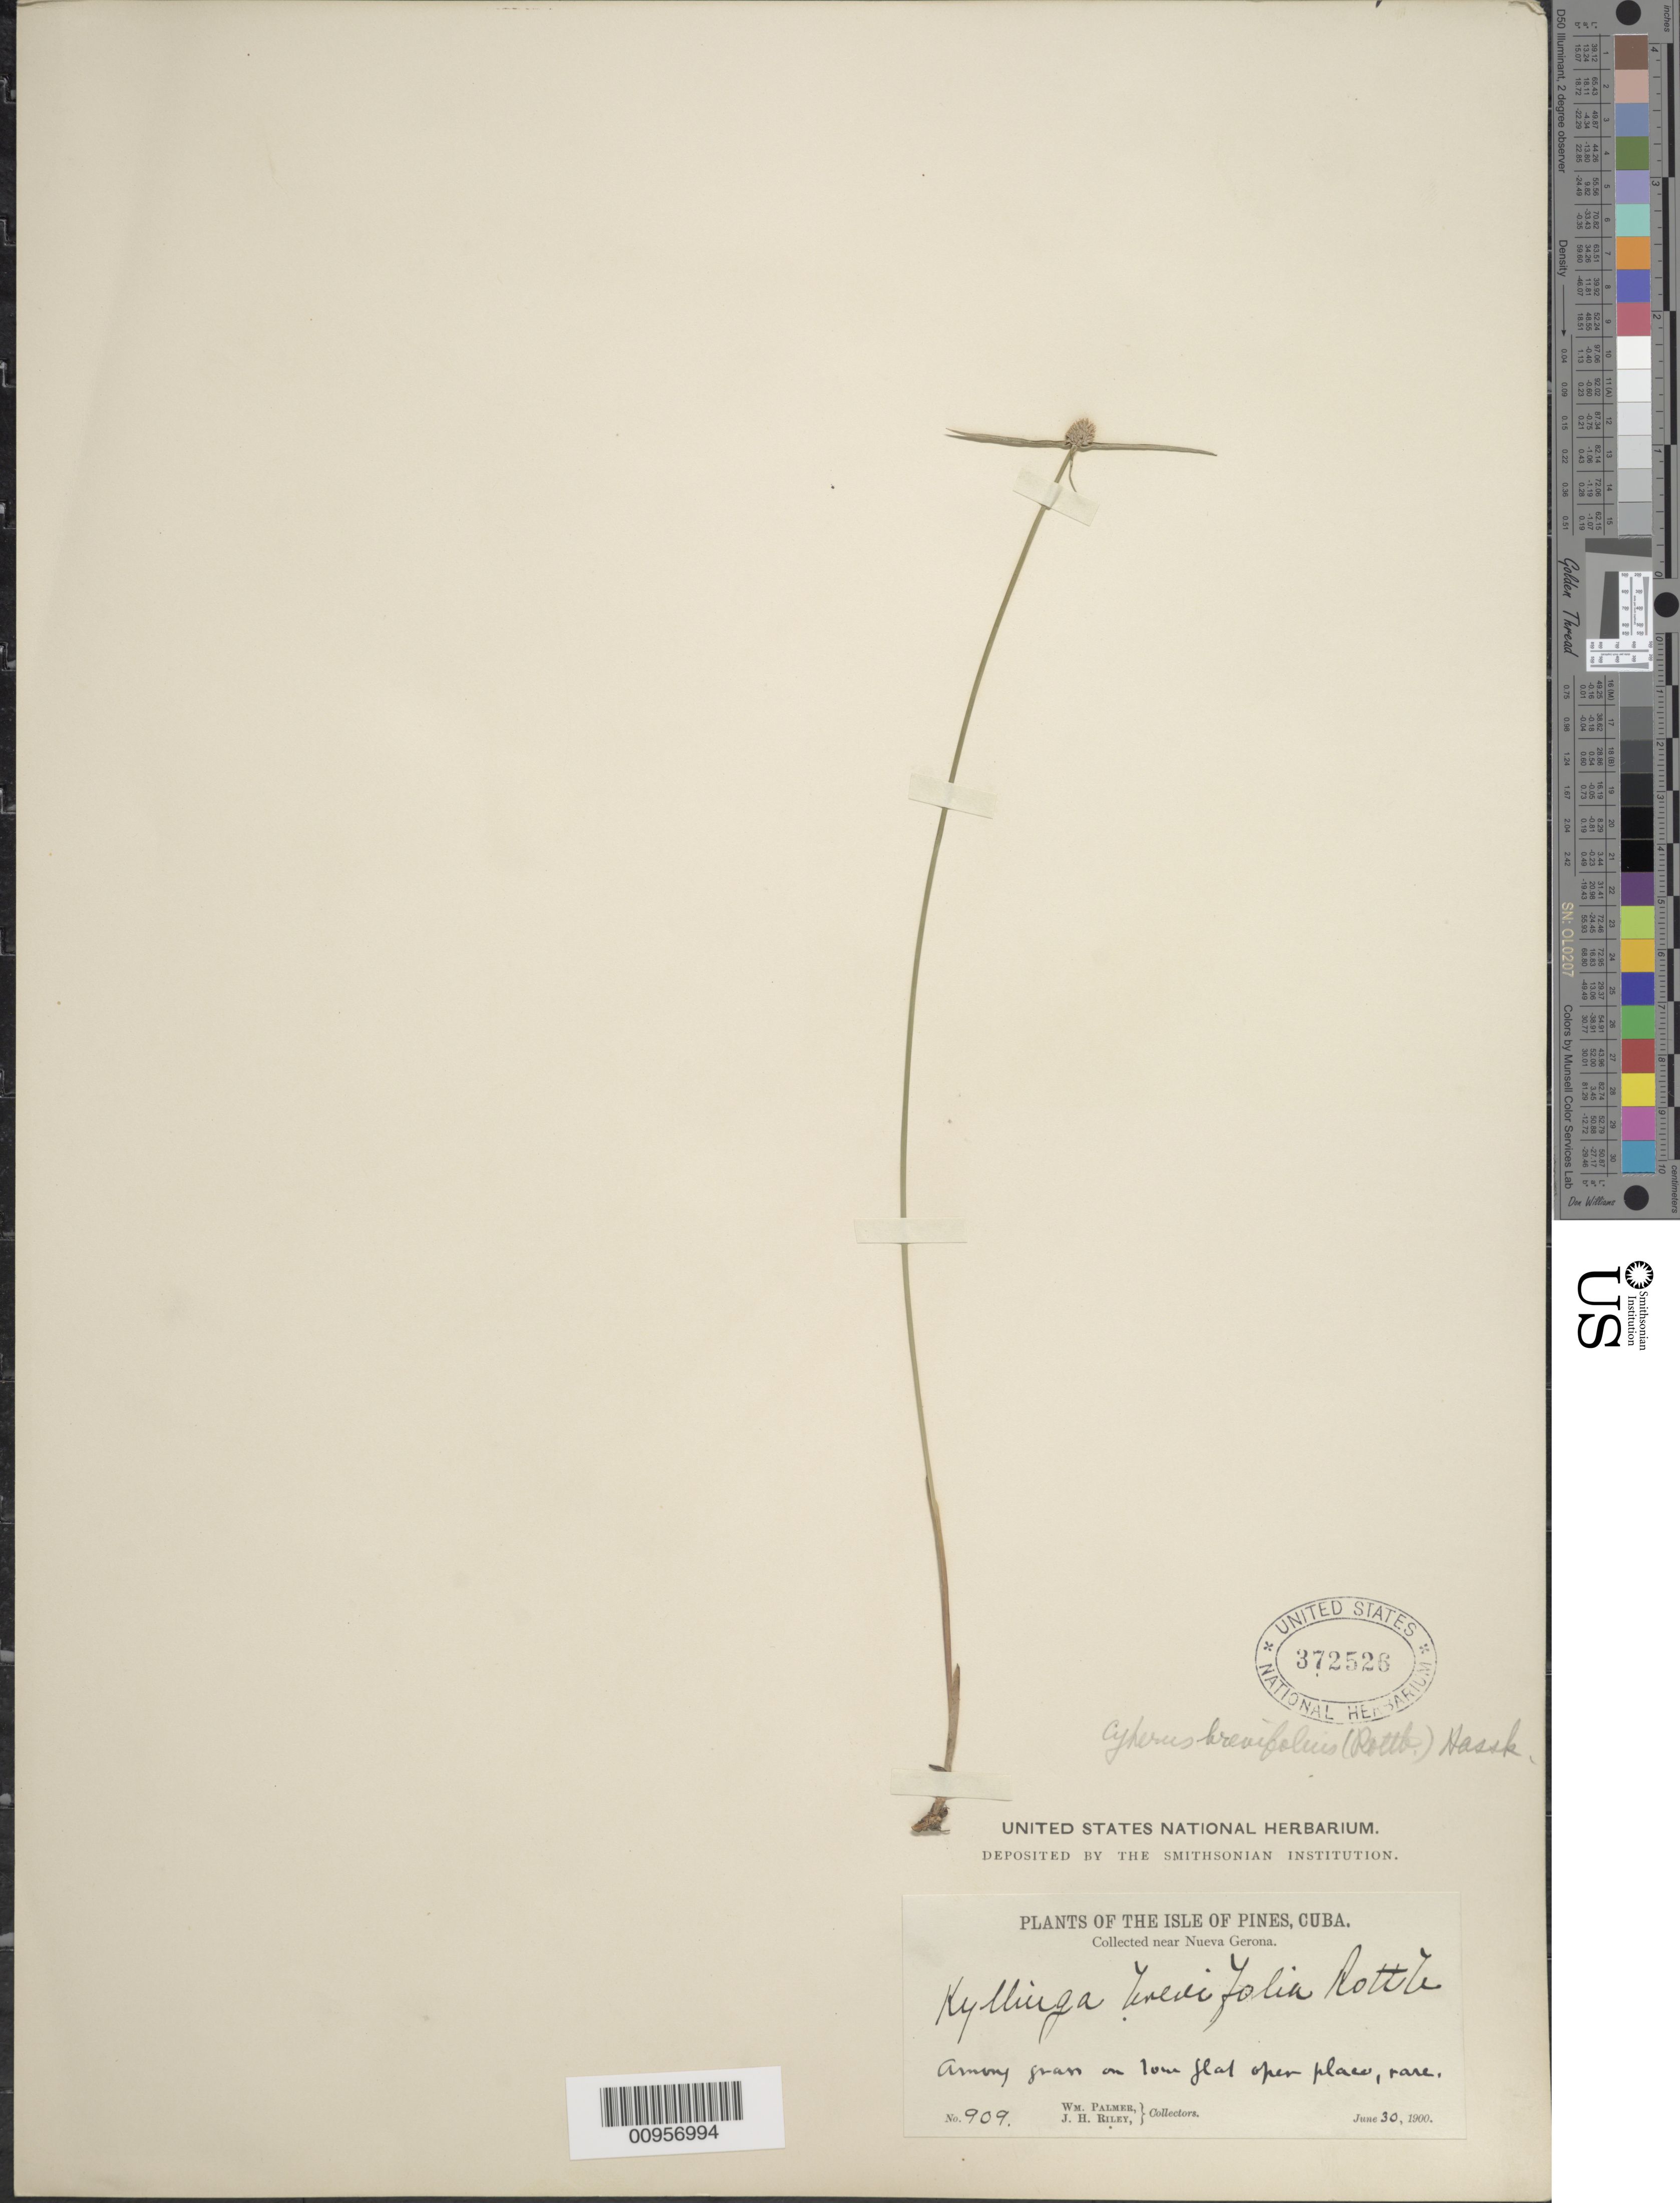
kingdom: Plantae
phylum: Tracheophyta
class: Liliopsida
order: Poales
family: Cyperaceae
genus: Cyperus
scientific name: Cyperus brevifolius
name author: (Rottb.) Hassk.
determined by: Strong, M. T., (US), Smithsonian Institution - National Museum of Natural History (UNITED STATES)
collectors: W. Palmer & J. H. Riley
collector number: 909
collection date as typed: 30 Jun 1900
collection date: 1900-06-30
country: Cuba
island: Isla de la Juventud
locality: Isle of Pines, Near Nueva Gerona, low flat open places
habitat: Among grass in low flat open places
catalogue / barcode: US 372526